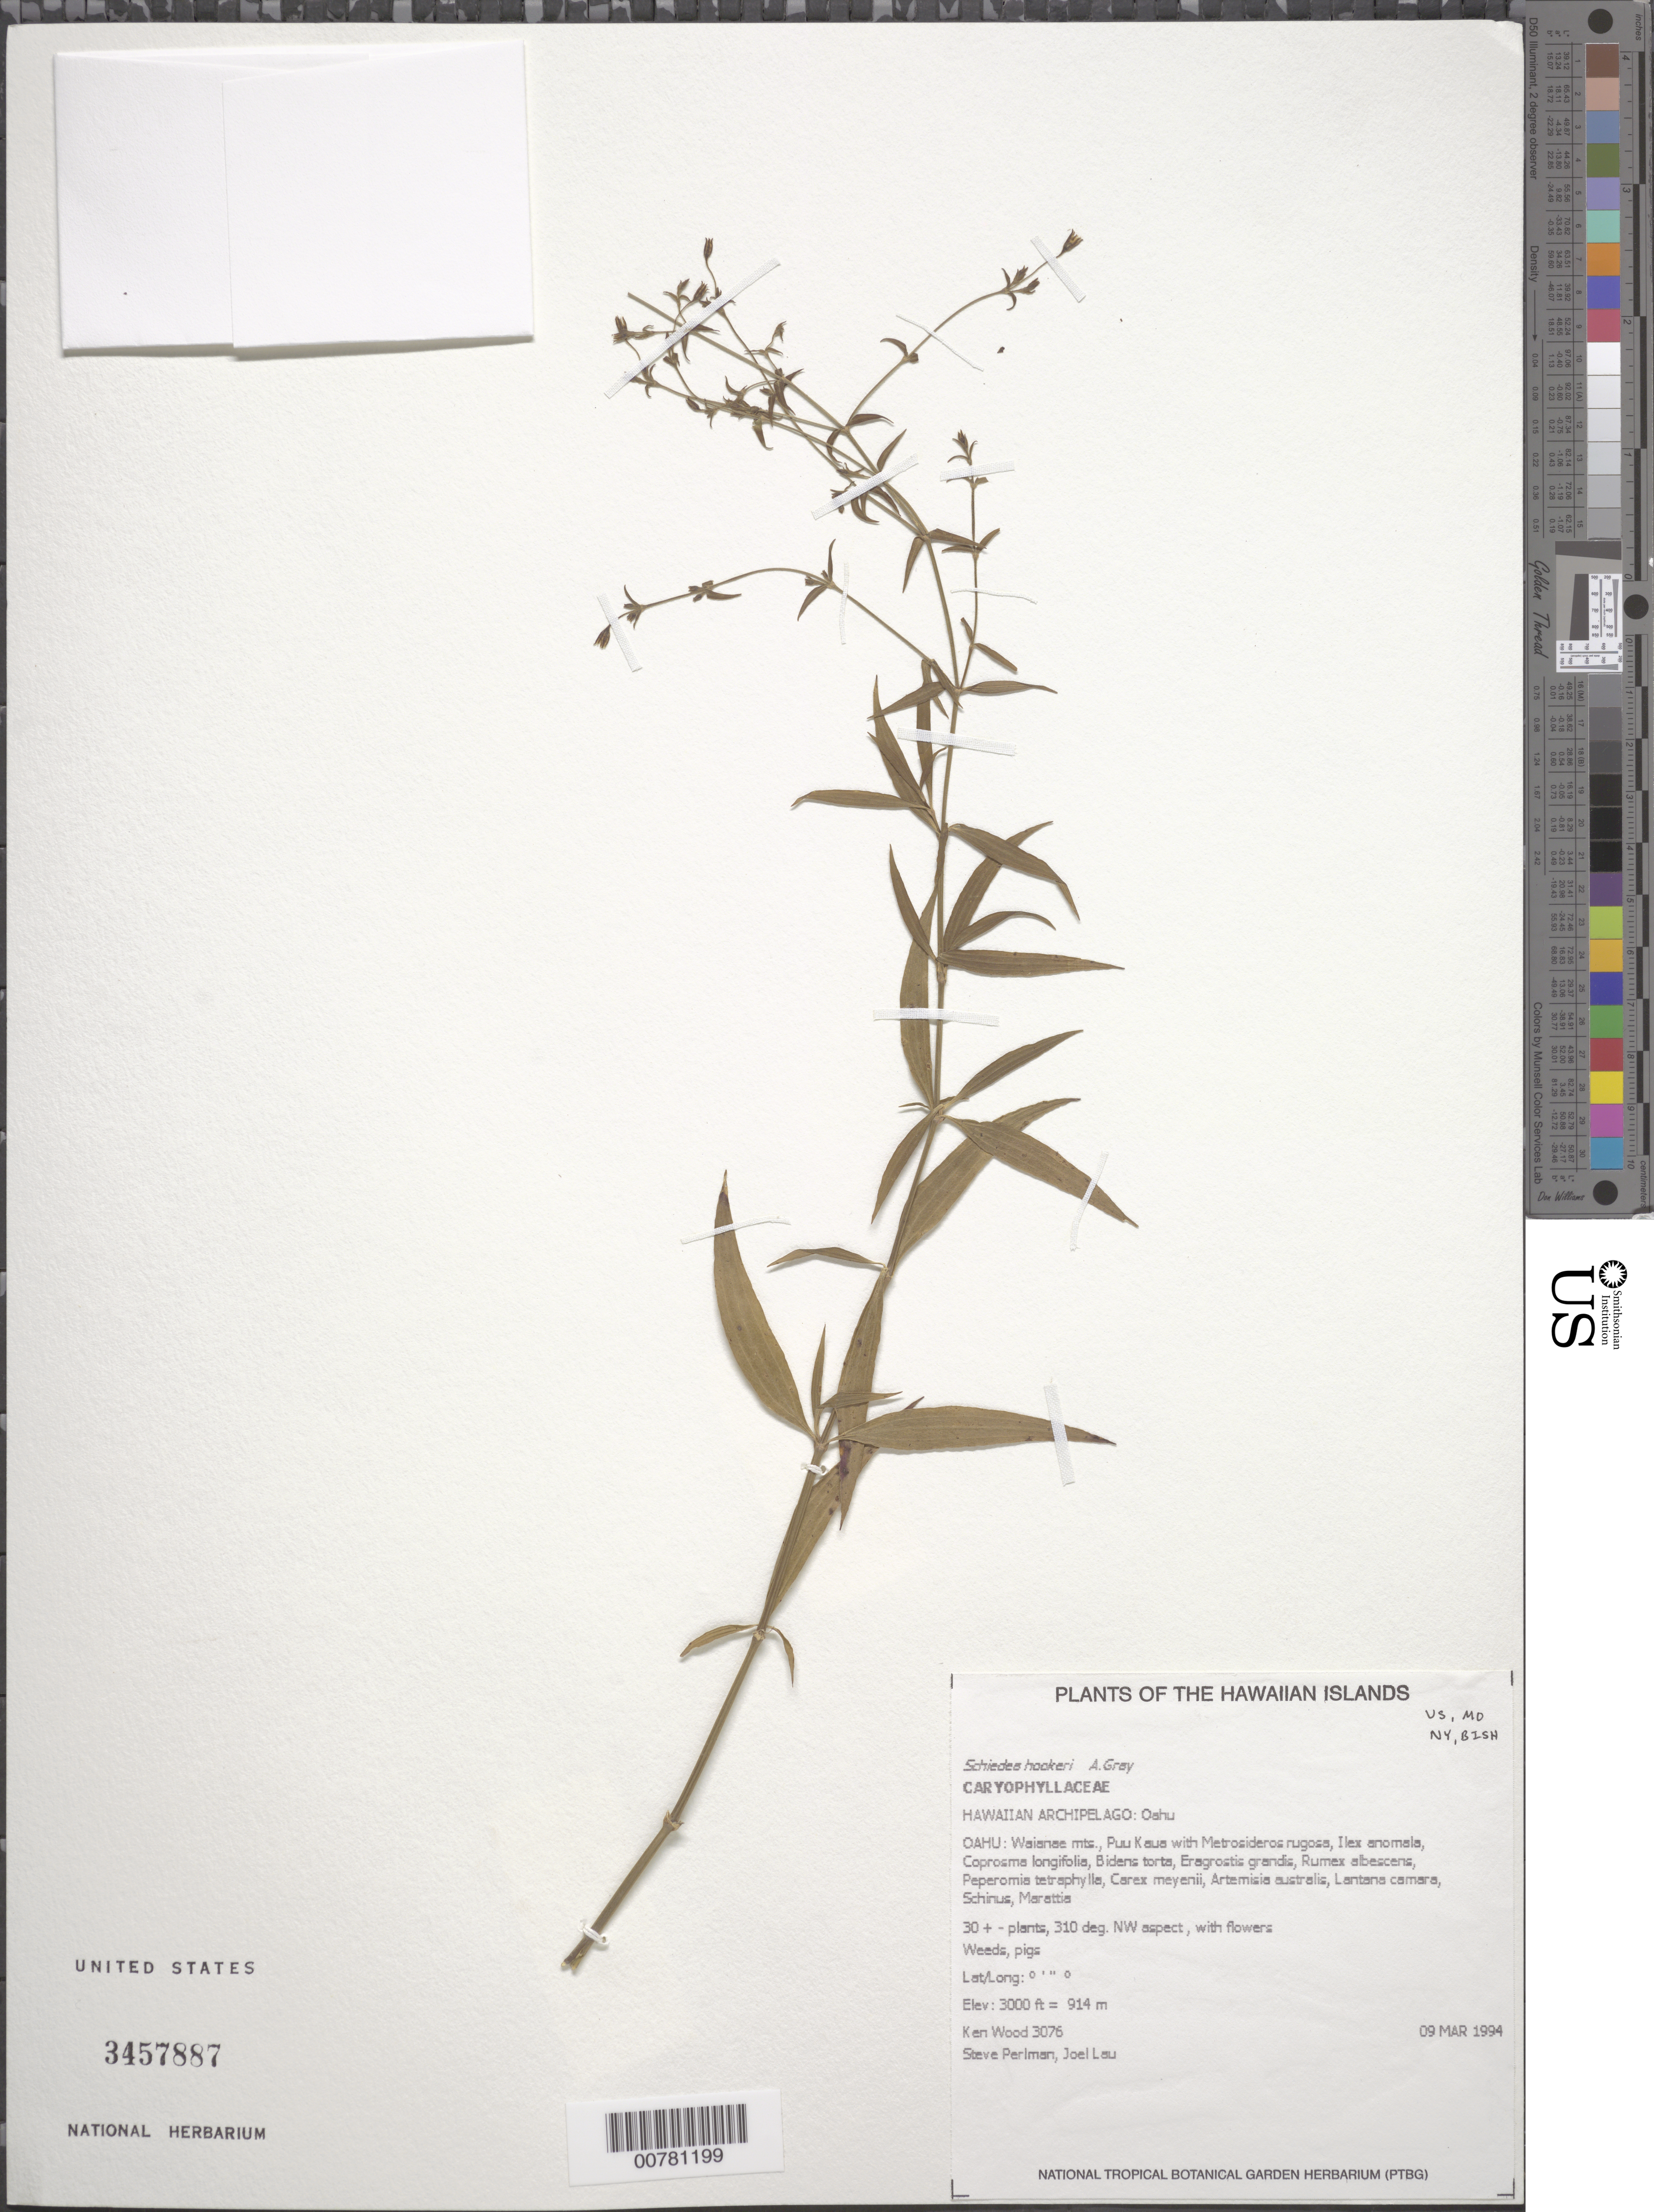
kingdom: Plantae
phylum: Tracheophyta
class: Magnoliopsida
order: Caryophyllales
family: Caryophyllaceae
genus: Schiedea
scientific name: Schiedea hookeri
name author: A. Gray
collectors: K. R. Wood, S. P. Perlman & J. Lau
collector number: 3076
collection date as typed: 9 Mar 1994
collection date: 1994-03-09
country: United States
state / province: Hawaii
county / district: Honolulu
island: Oahu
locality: Waianae mountains, Puu Kaua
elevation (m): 914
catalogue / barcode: US 3457887